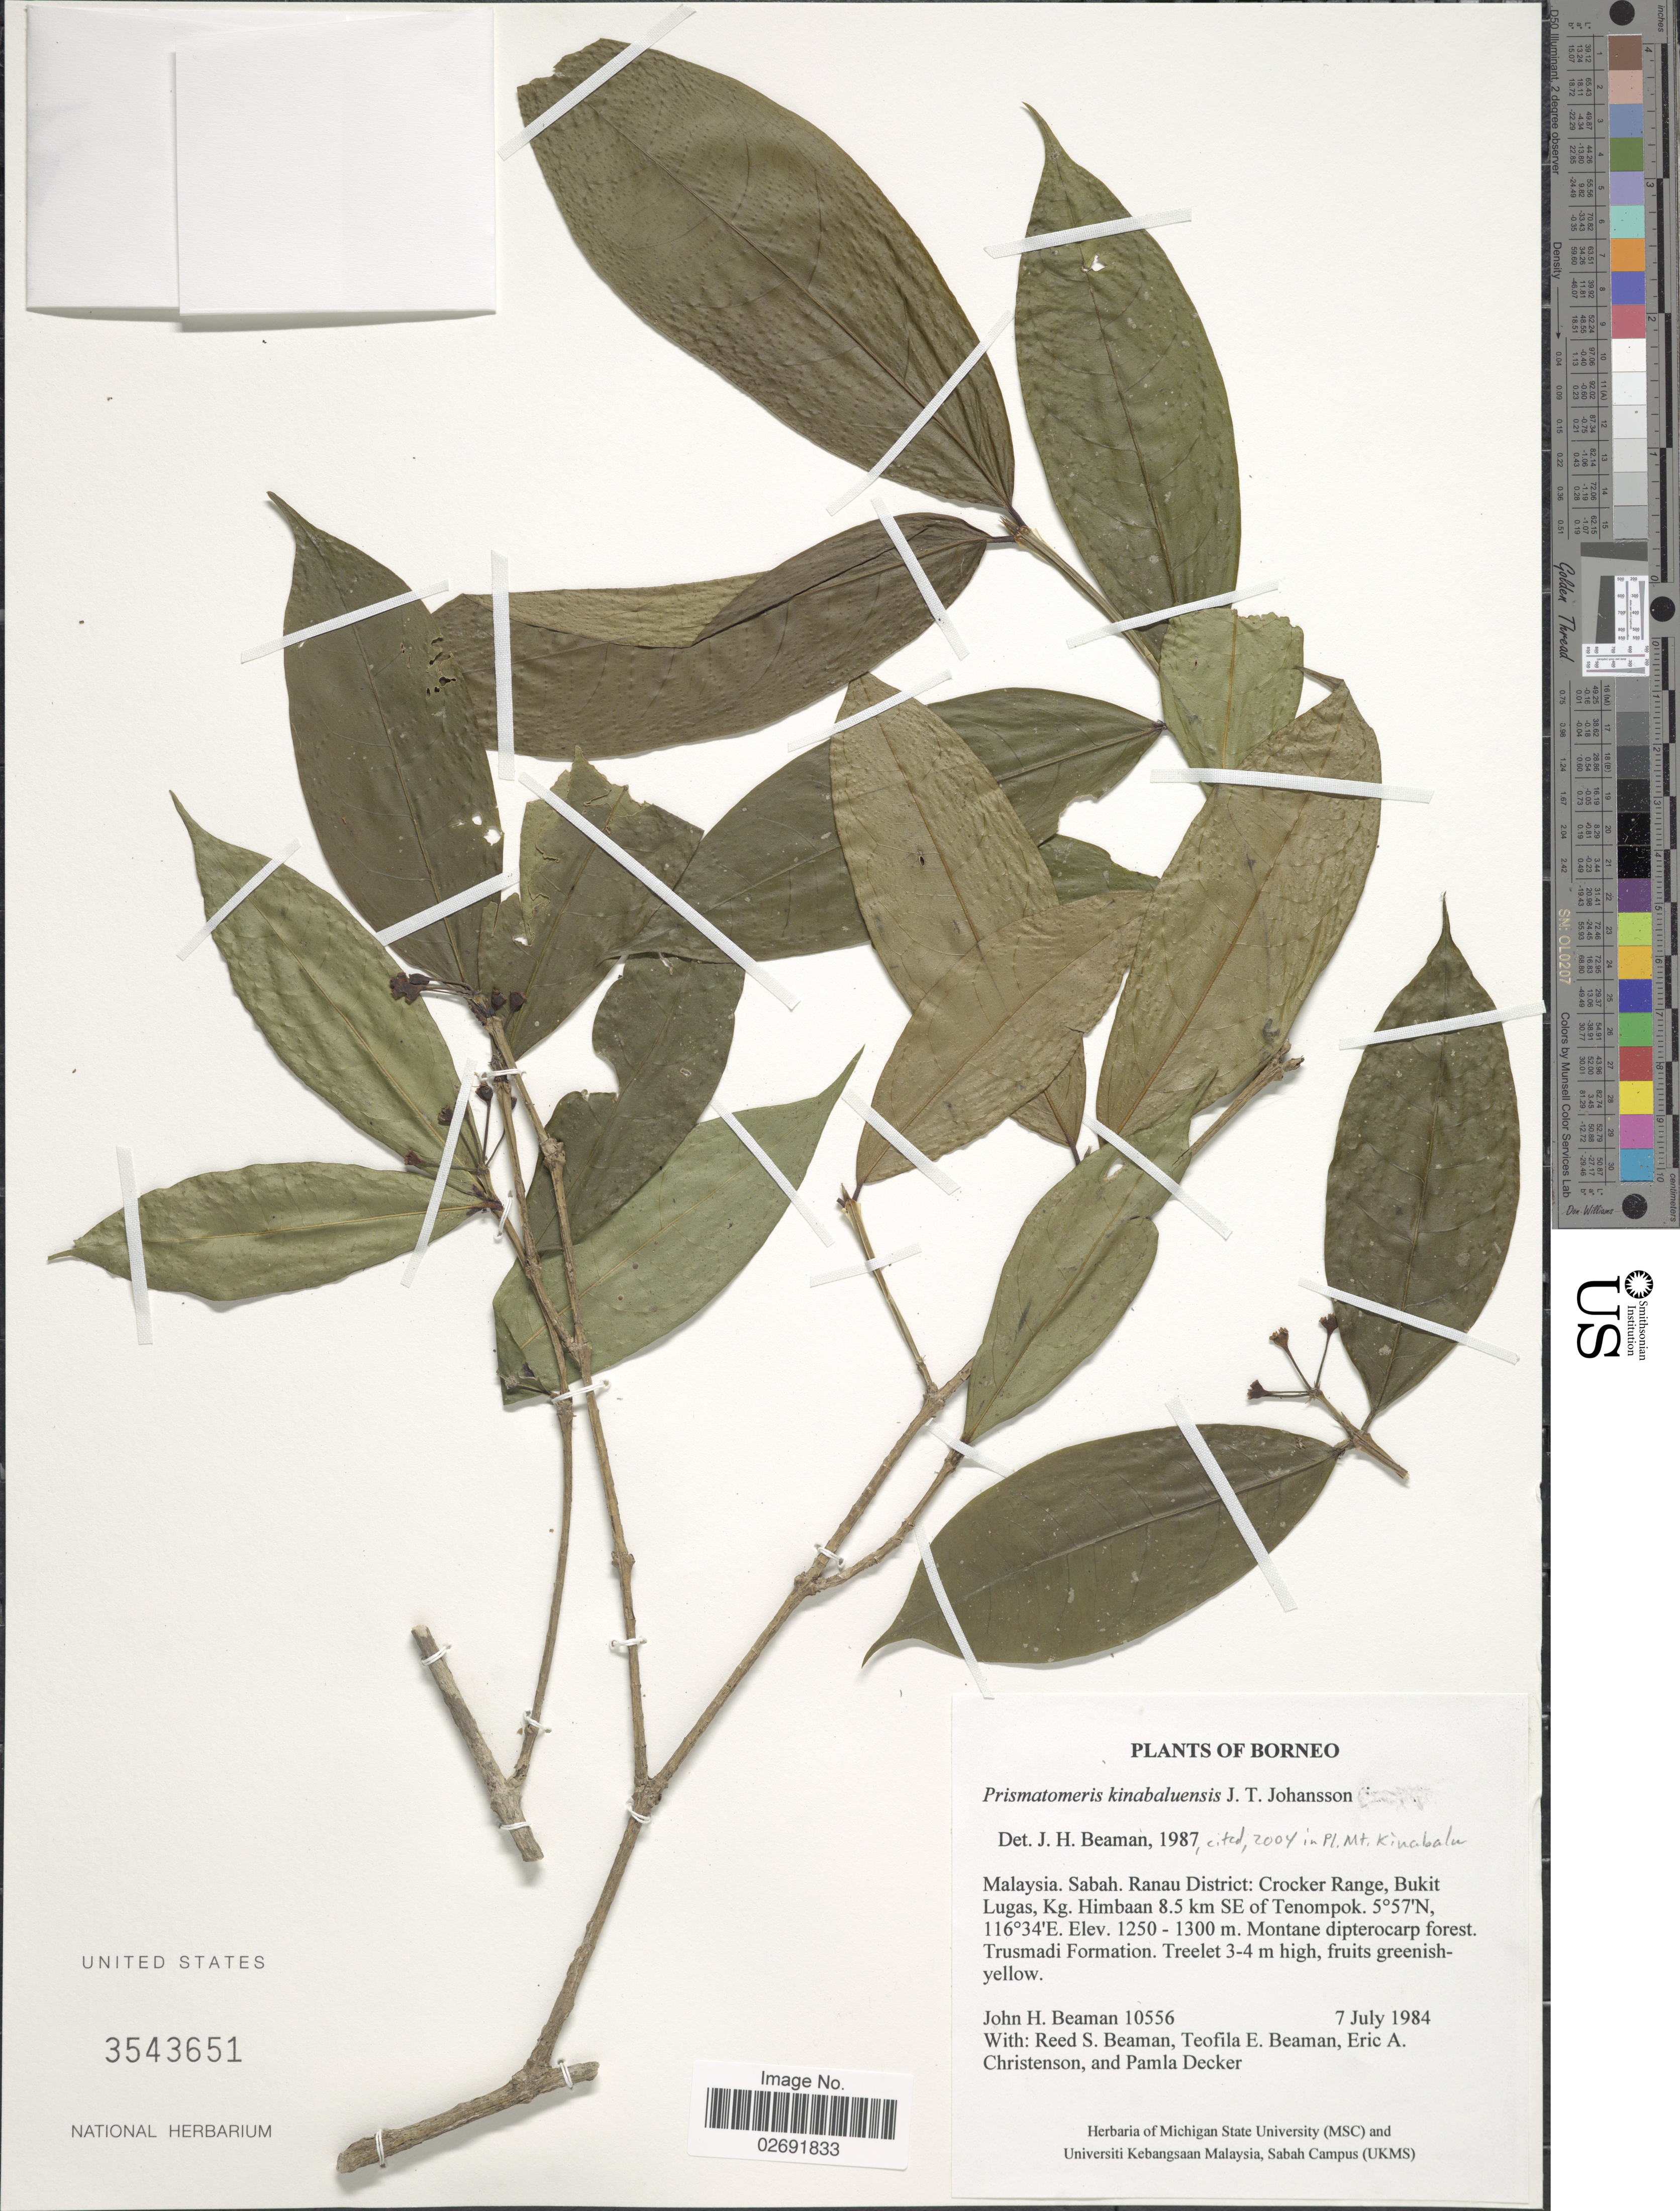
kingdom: Plantae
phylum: Tracheophyta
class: Magnoliopsida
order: Gentianales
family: Rubiaceae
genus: Prismatomeris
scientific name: Prismatomeris kinabaluensis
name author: J.T. Johanss.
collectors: J. H. Beaman, R. S. Beaman, T. E. Beaman, E. A. Christenson & P. Decker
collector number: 10556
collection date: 1984-07-07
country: Malaysia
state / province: Sabah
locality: Borneo, Ranau District: Crocker Range, Bukit Lugas, Kg. Himbaan 8.5 km SE of Tenompok. Montane dipterocarp forest. Trusmadi Formation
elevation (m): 1250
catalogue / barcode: US 3543651